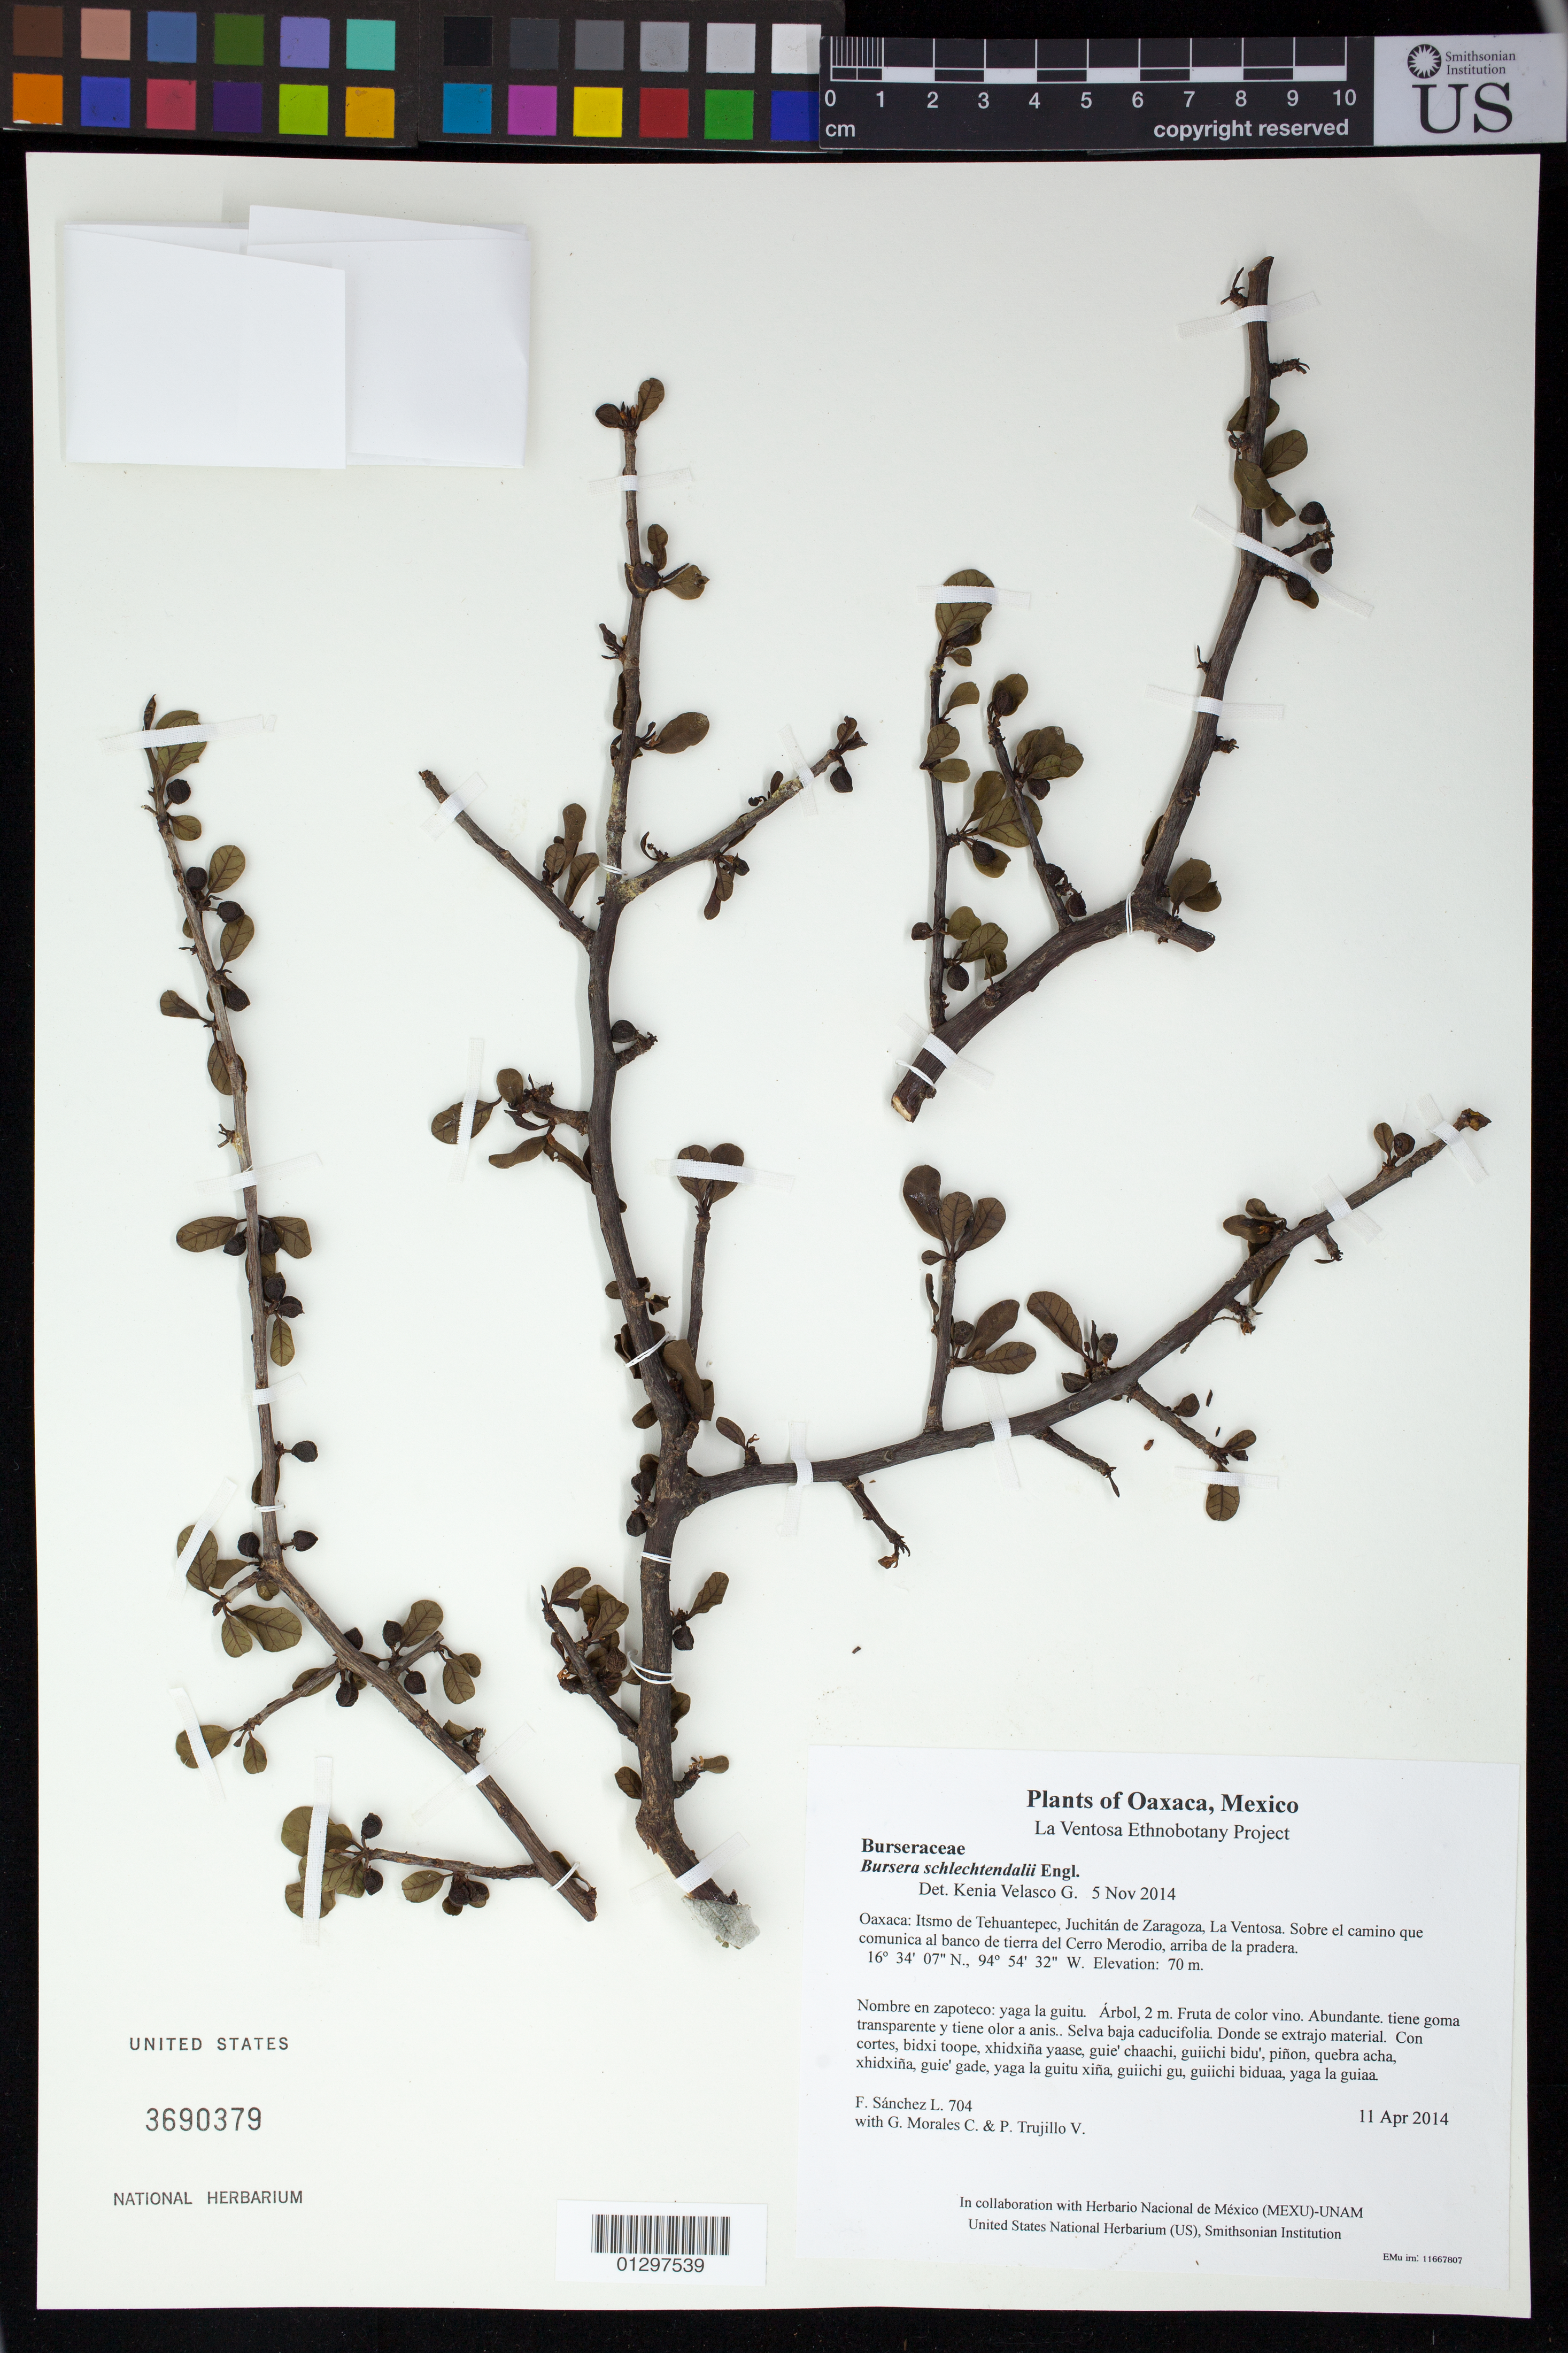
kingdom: Plantae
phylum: Tracheophyta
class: Magnoliopsida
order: Sapindales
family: Burseraceae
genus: Bursera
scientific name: Bursera schlechtendalii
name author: Engl.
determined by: Velasco G., Kenia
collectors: F. Sánchez L., G. Morales C. & P. Trujillo V.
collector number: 704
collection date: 2014-04-11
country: Mexico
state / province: Oaxaca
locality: Itsmo de Tehuantepec, Juchitán de Zaragoza, La Ventosa. Sobre el camino que comunica al banco de tierra del Cerro Merodio, arriba de la pradera.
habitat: Selva baja caducifolia. Donde se extrajo material.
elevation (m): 70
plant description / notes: JEBOT, MEXU, SERO, US; Yaga. 2 m. Cuaananaxhi naxiña' nacahui. Stale.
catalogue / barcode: US 3690379